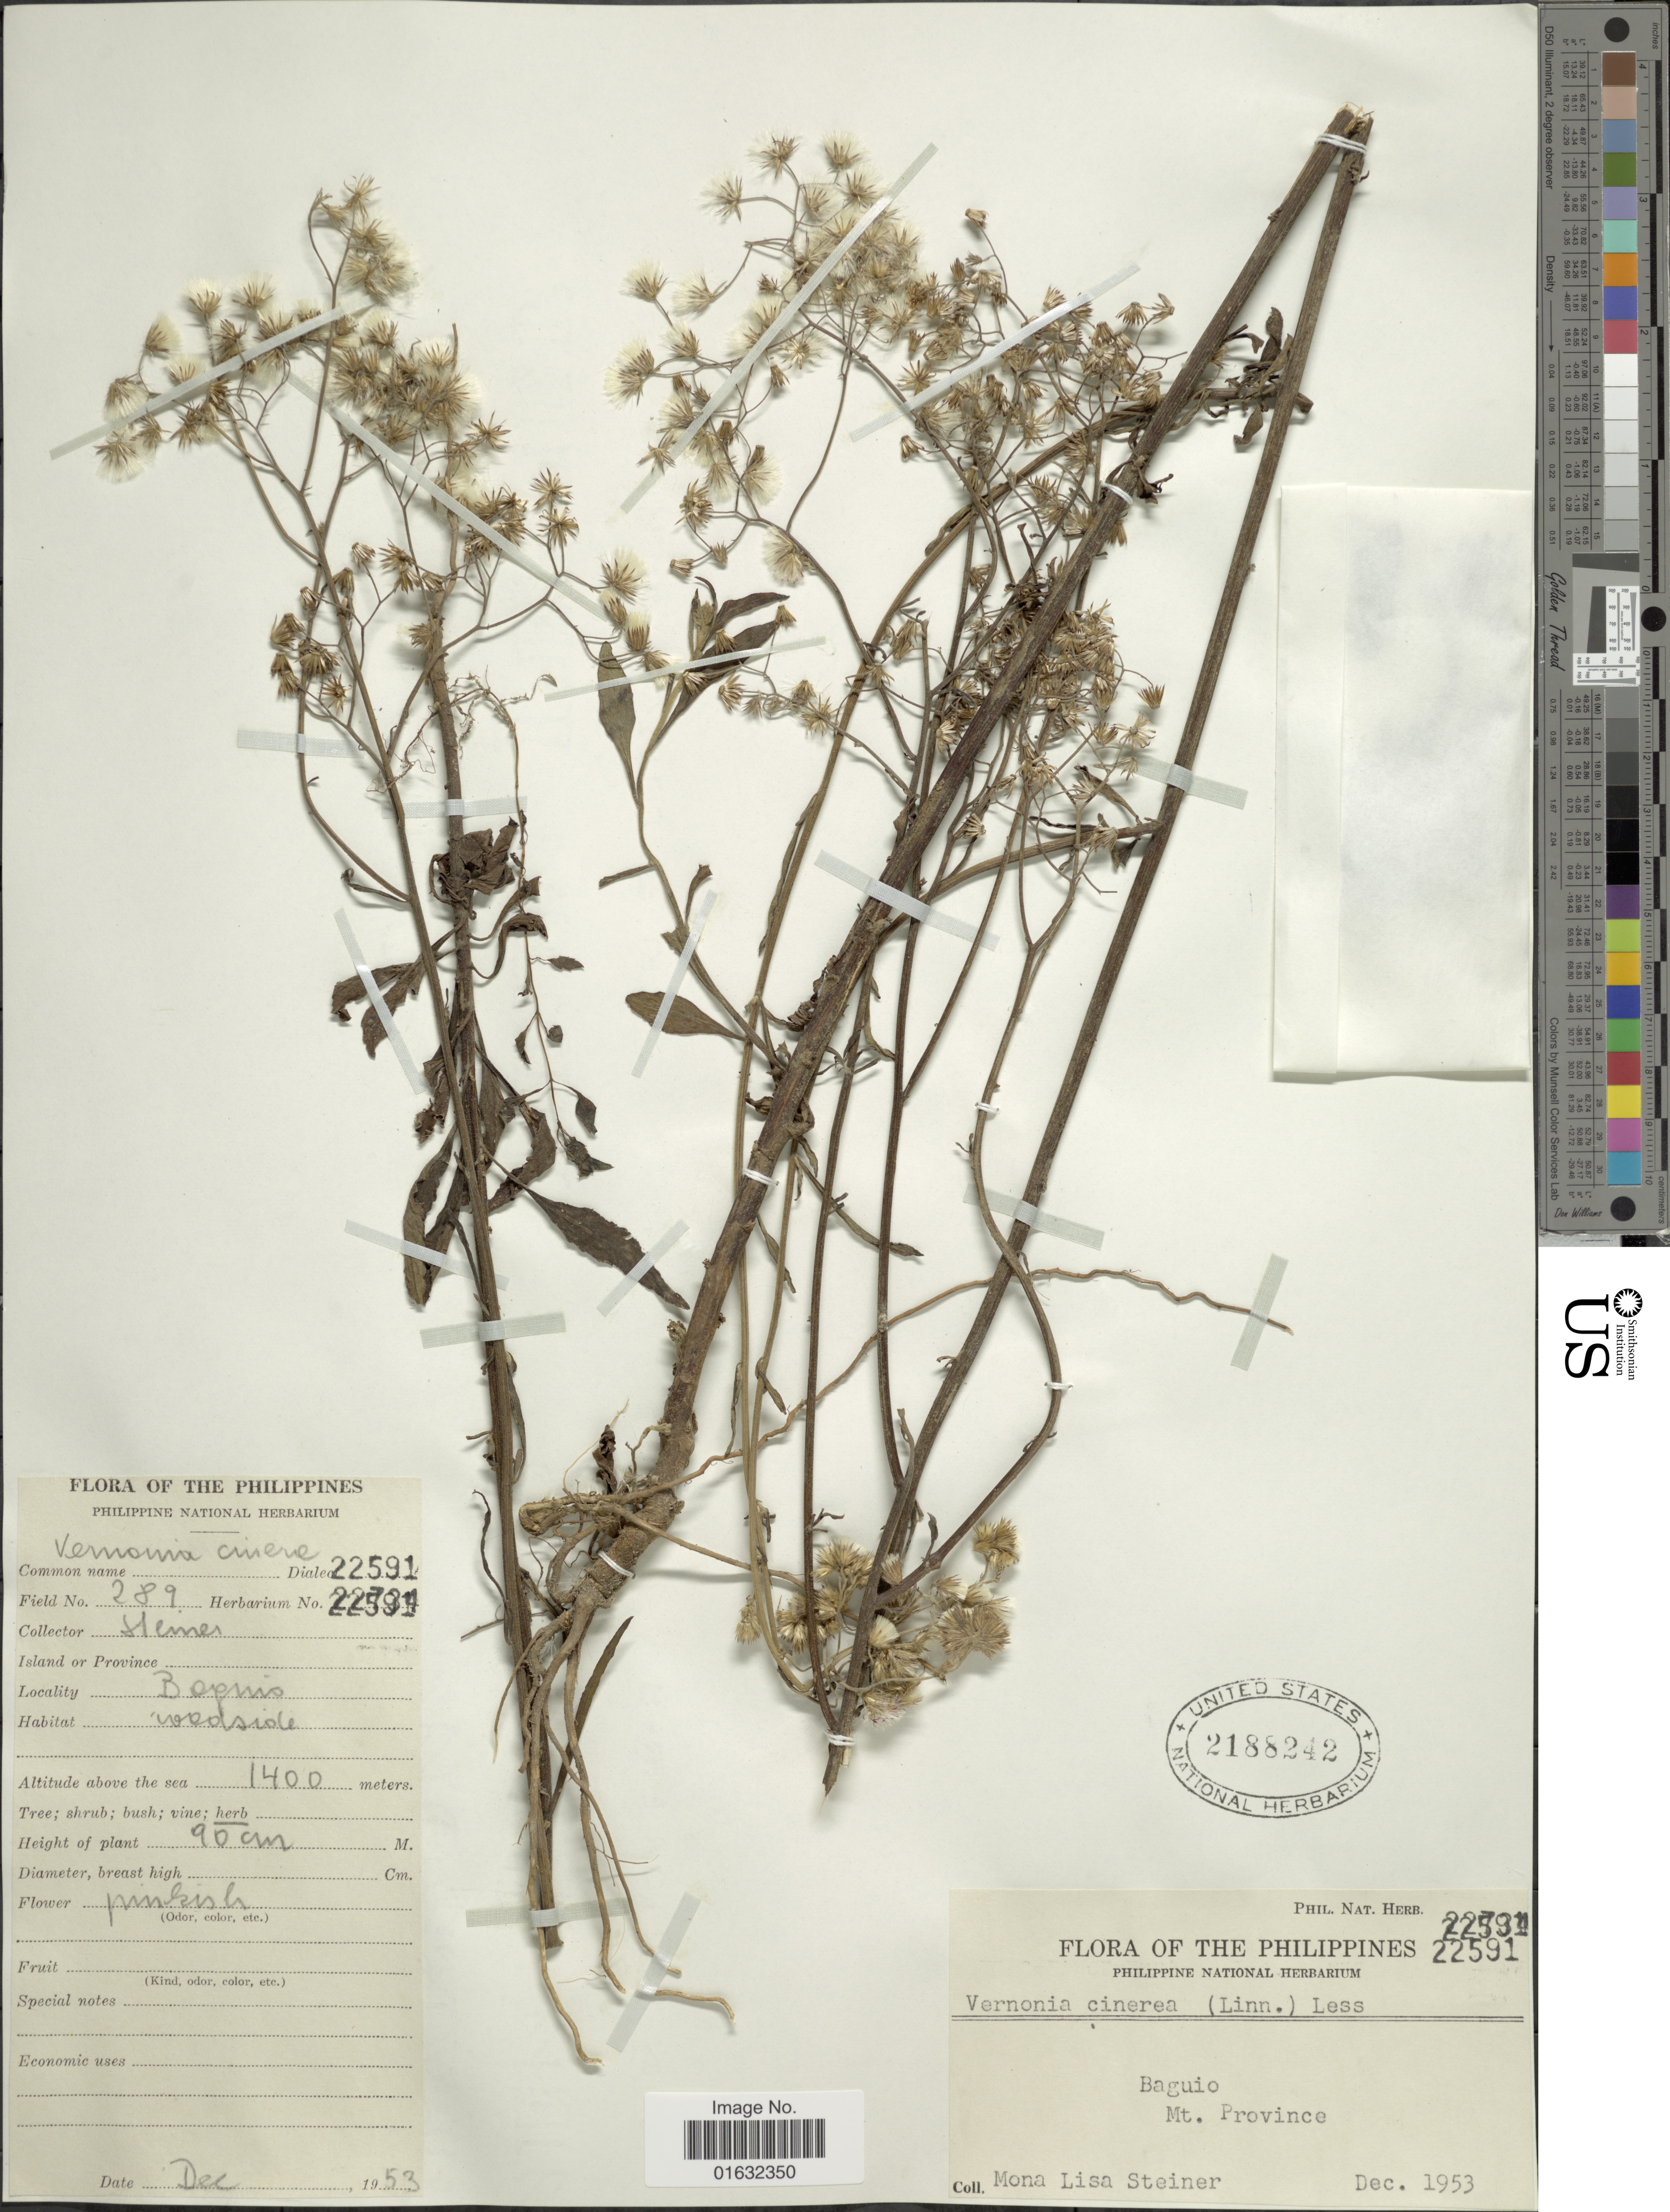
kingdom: Plantae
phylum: Tracheophyta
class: Magnoliopsida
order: Asterales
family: Asteraceae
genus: Cyanthillium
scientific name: Cyanthillium cinereum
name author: (L.) H. Rob.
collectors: M. Steiner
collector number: Phil. Nat. Herb. 22591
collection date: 1953-12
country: Philippines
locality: Bagio, Mt. Province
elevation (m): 1400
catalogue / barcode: US 2188242